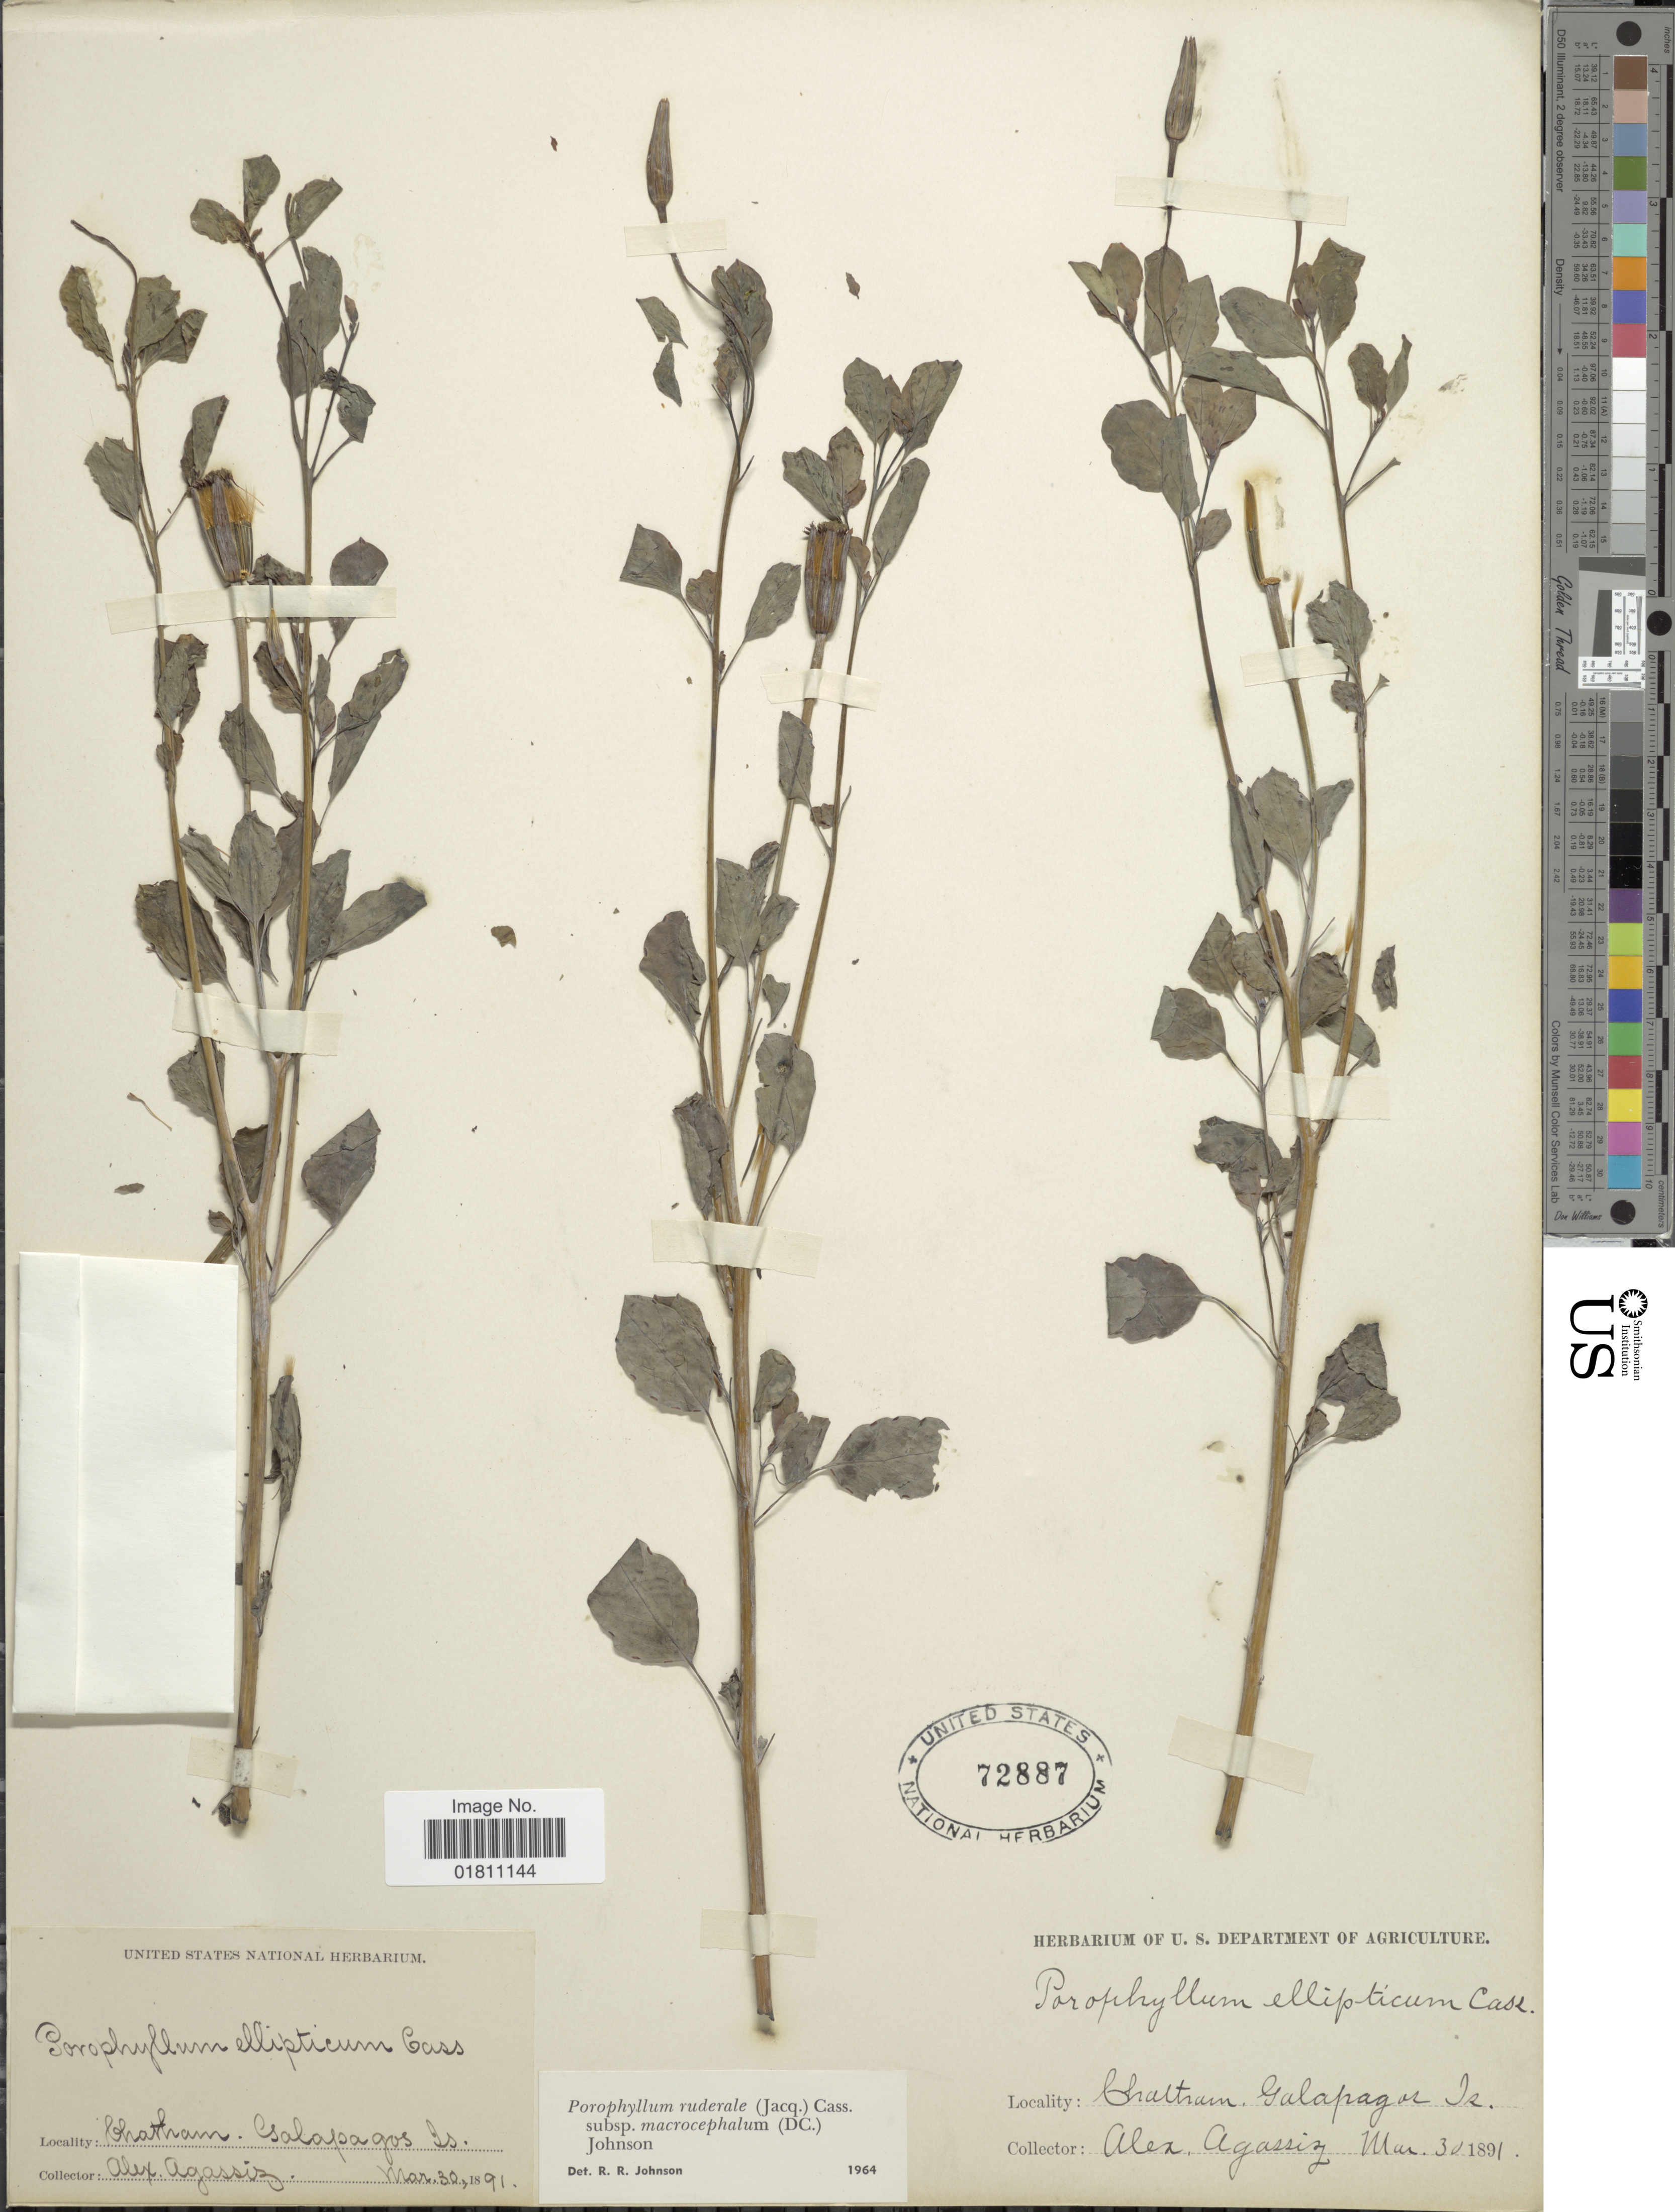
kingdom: Plantae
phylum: Tracheophyta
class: Magnoliopsida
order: Asterales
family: Asteraceae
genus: Porophyllum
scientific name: Porophyllum ruderale subsp. ruderale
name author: (Jacq.) Cass.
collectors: A. E. Agassiz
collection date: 1891-03-30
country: Ecuador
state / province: Colón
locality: Chatham, Galapagos Is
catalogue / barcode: US 72887